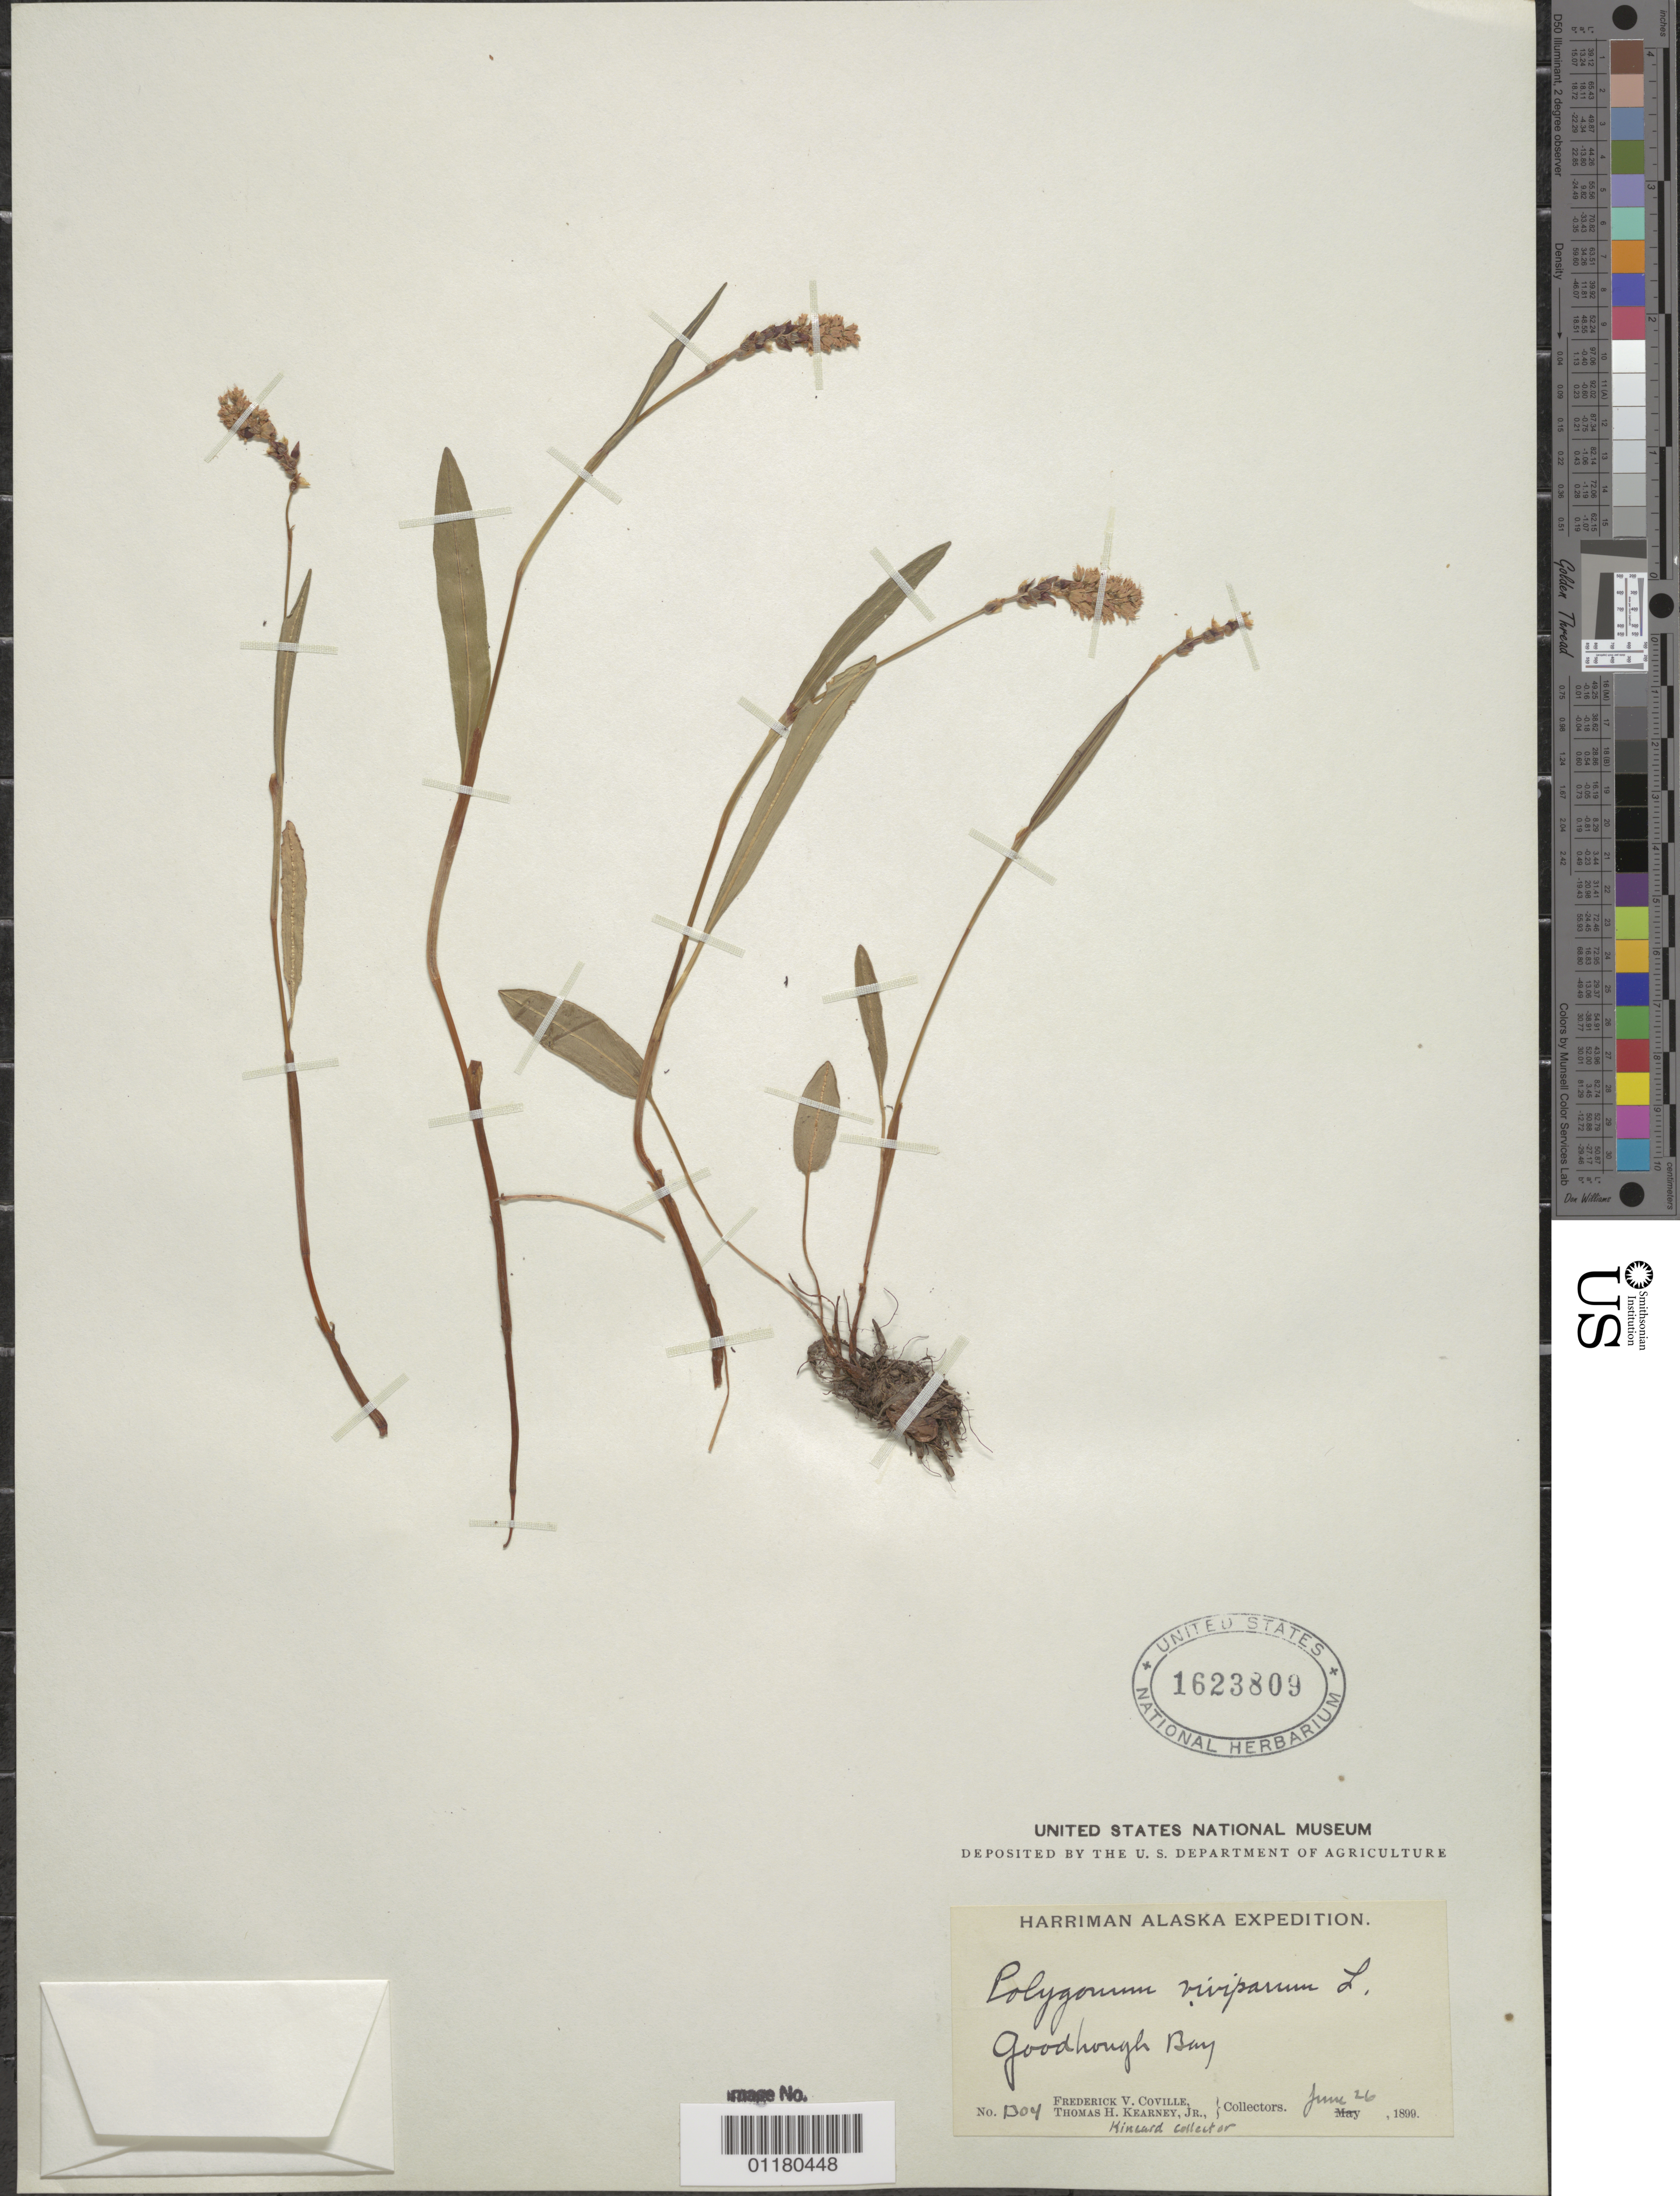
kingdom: Plantae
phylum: Tracheophyta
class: Magnoliopsida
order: Caryophyllales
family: Polygonaceae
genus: Bistorta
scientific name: Bistorta vivipara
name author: (L.) Delarbre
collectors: F. V. Coville, T. H. Kearney & T. C. Kincaid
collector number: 1304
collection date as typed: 26 Jun 1899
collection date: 1899-06-26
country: United States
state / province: Alaska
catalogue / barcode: US 1623809